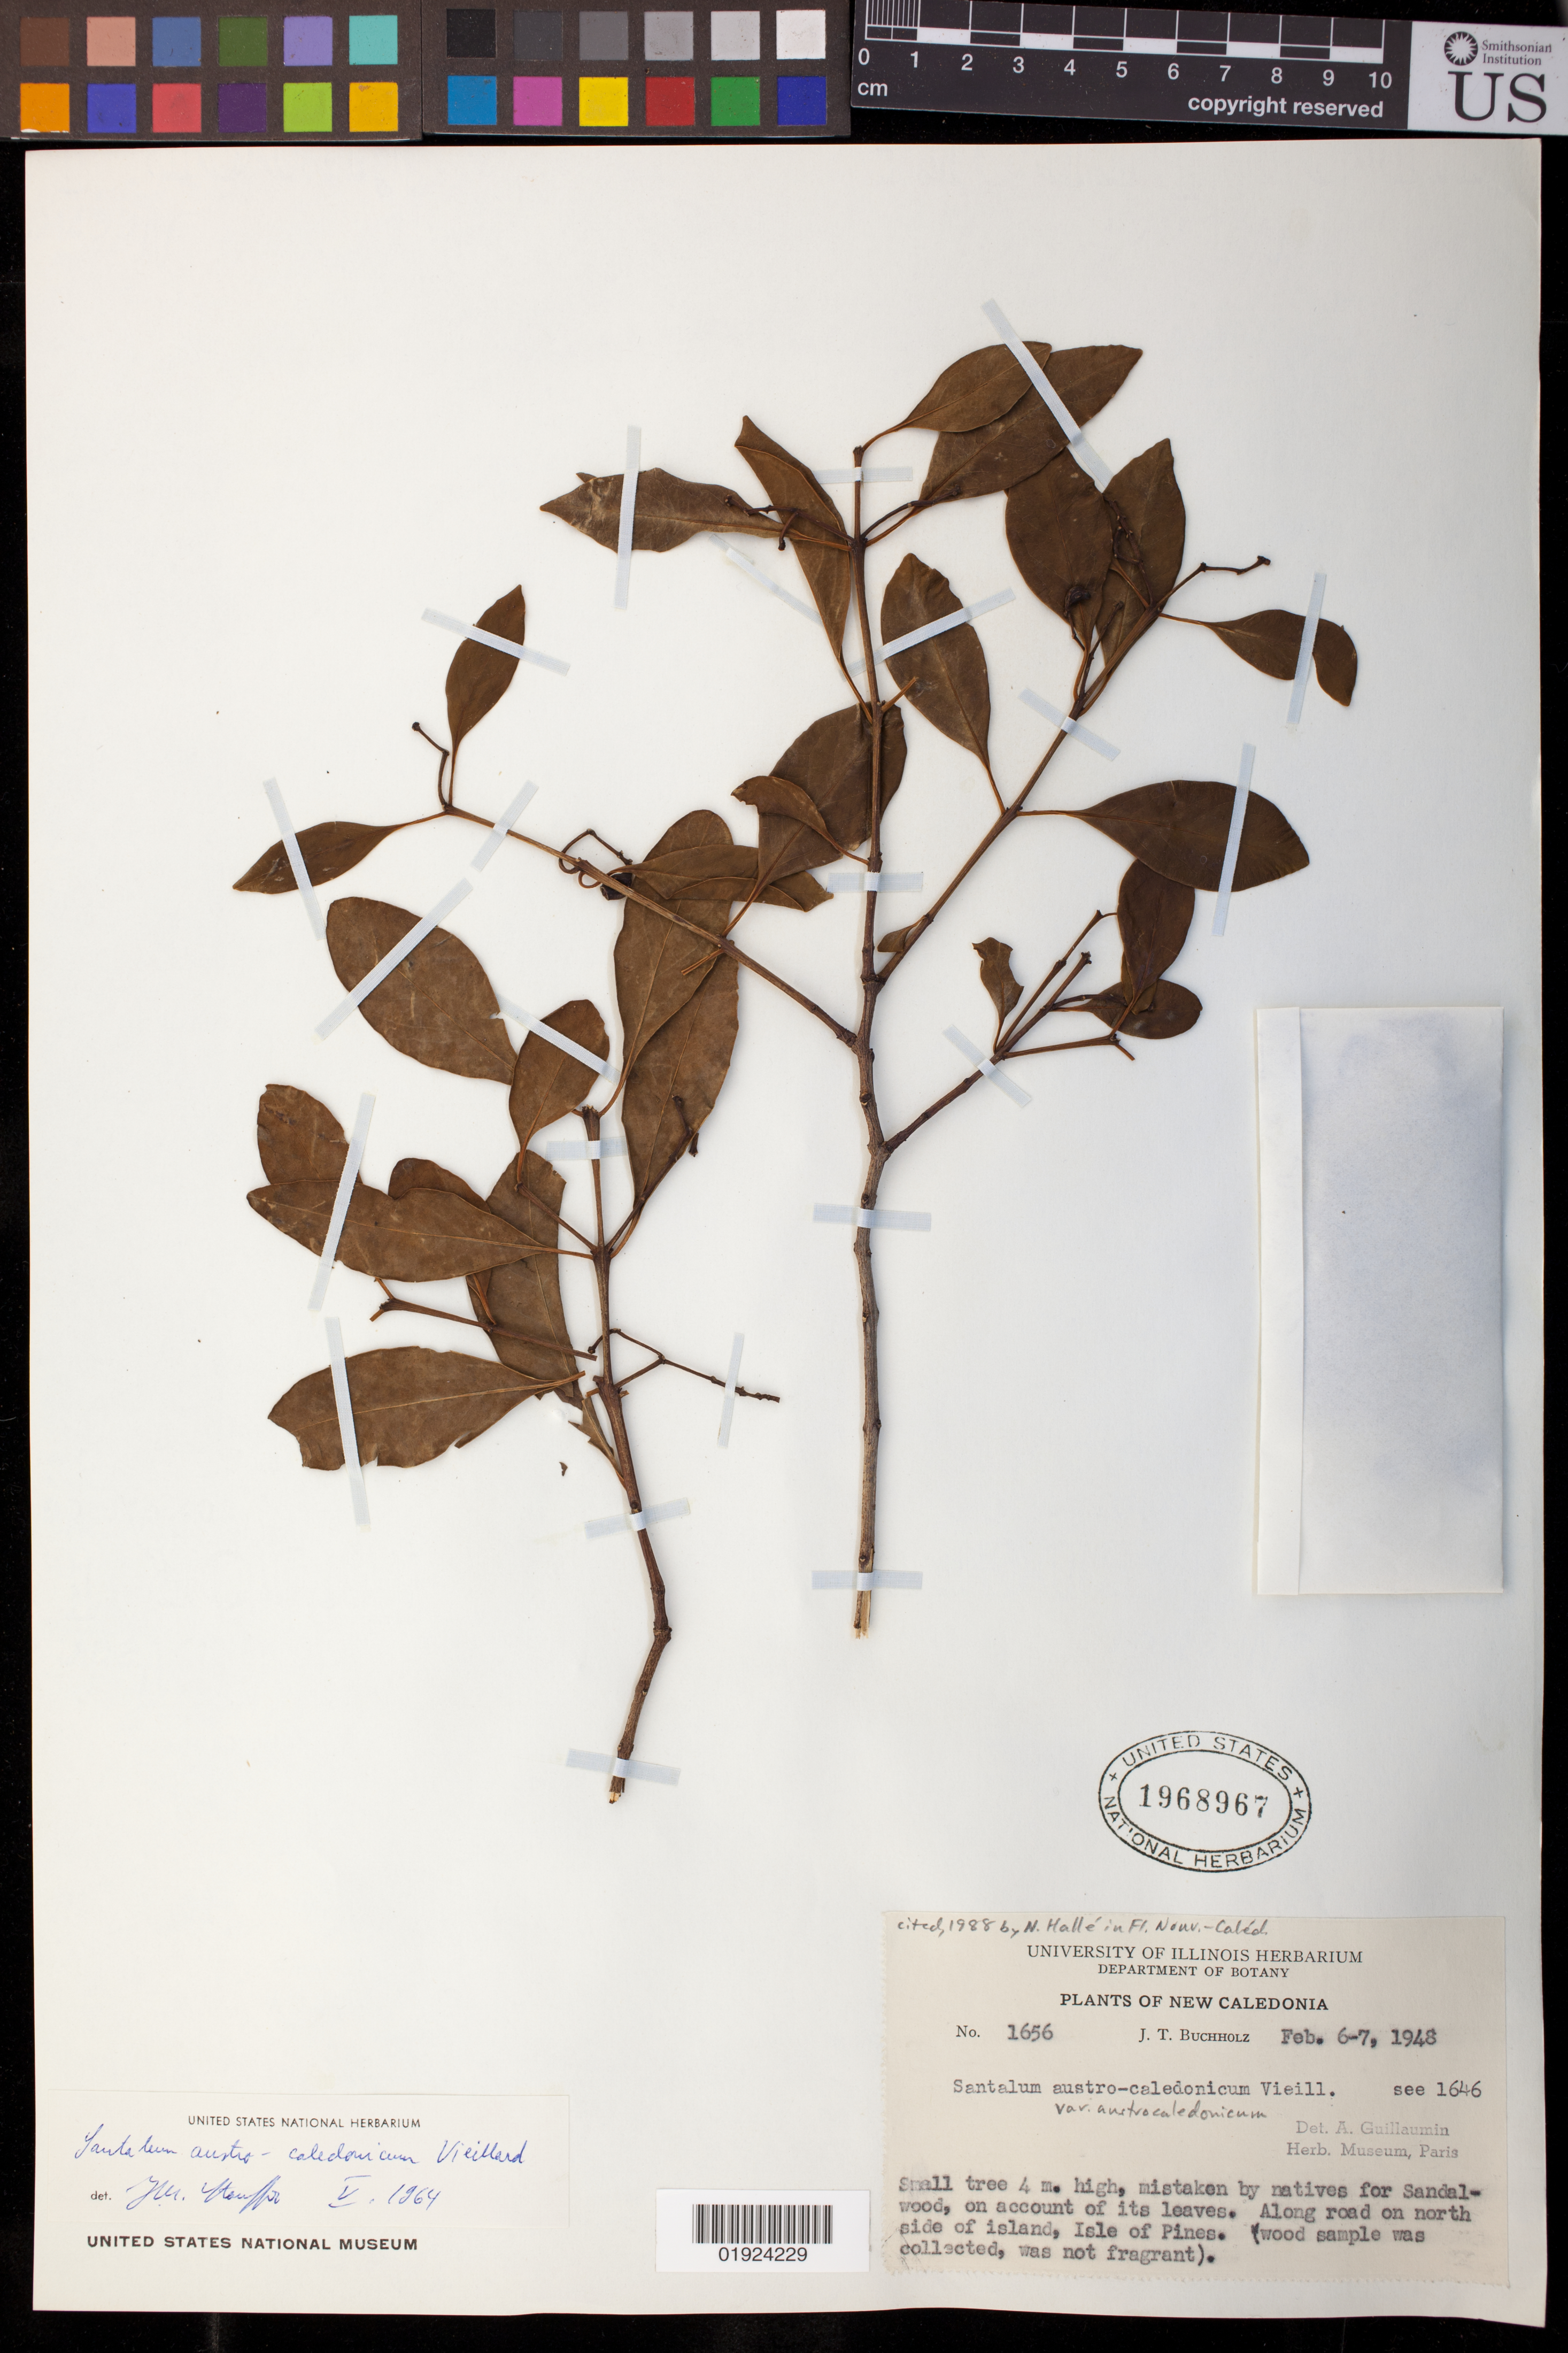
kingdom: Plantae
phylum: Tracheophyta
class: Magnoliopsida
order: Santalales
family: Santalaceae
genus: Santalum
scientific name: Santalum austrocaledonicum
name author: Vieill.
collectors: J. T. Buchholz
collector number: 1656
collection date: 1948-02-06,1948-02-07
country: New Caledonia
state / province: South Province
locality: Along road on north side of island, Isle of Pines.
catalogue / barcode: US 1968967